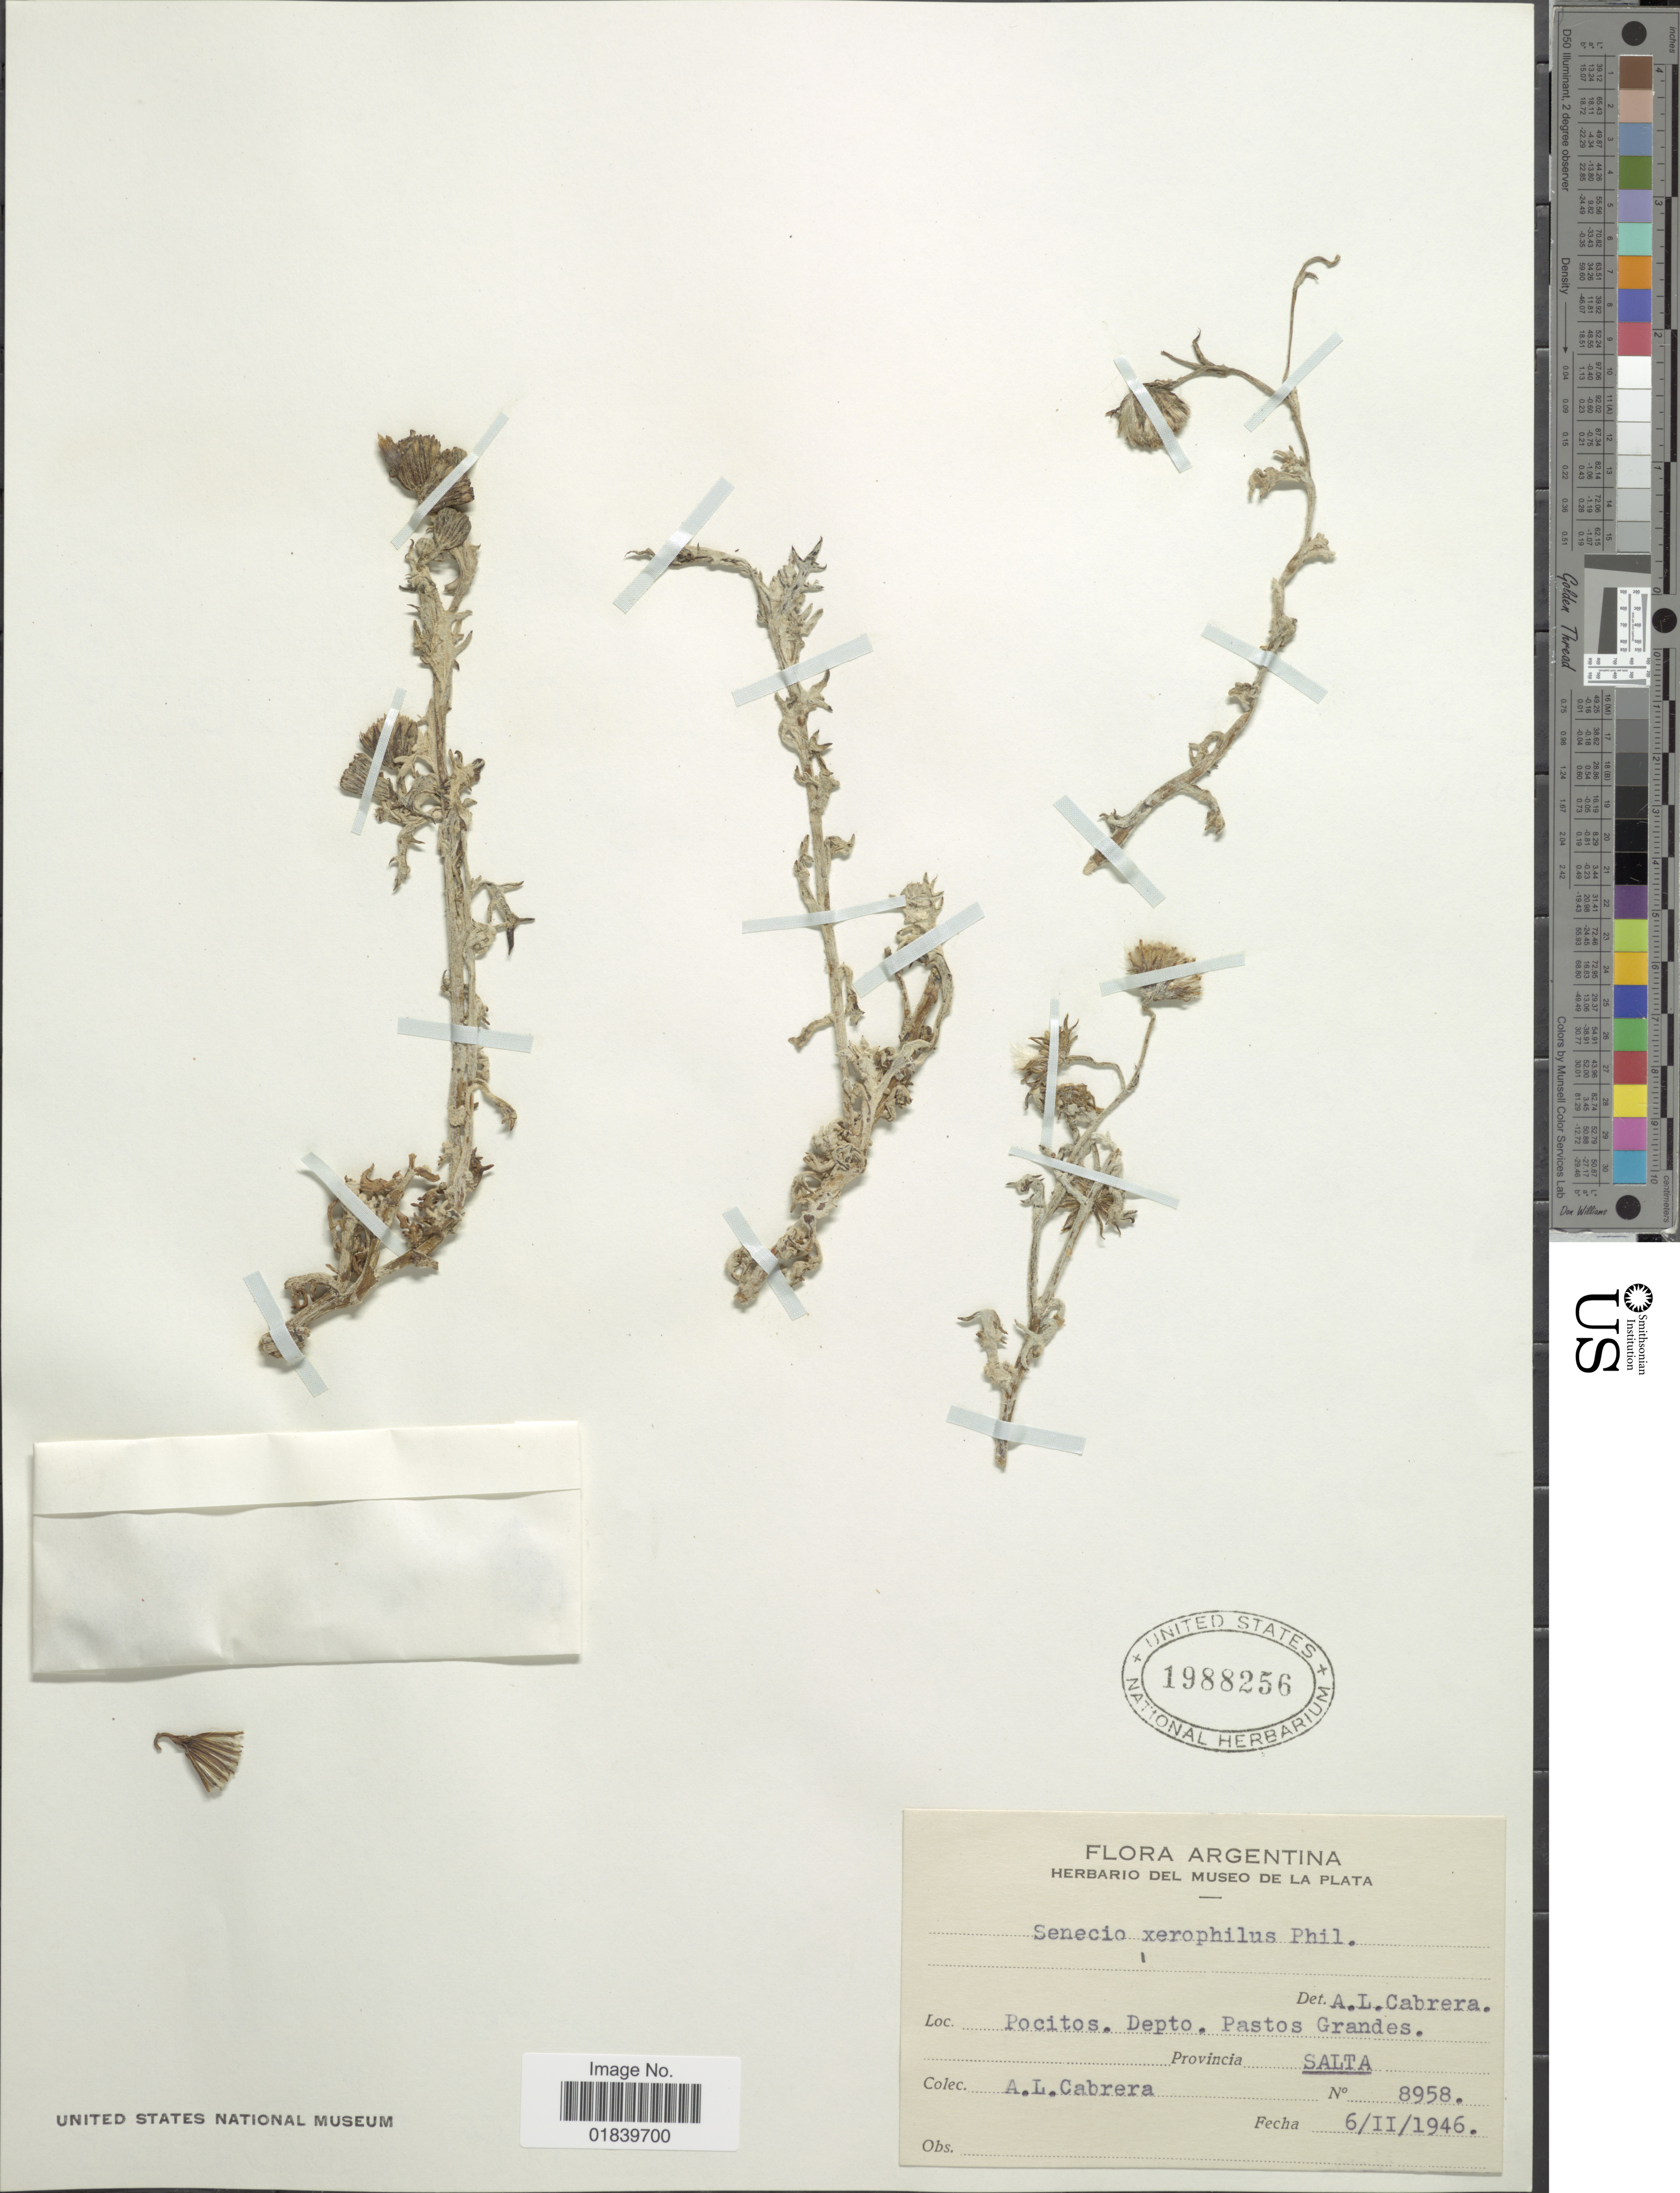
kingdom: Plantae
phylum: Tracheophyta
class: Magnoliopsida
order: Asterales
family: Asteraceae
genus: Senecio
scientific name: Senecio xerophilus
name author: Phil.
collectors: A. L. Cabrera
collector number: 8958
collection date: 1946-02-06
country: Argentina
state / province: Salta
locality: Pocitos. Depto. Pastos Grandes. Provincia Salta.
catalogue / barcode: US 1988256